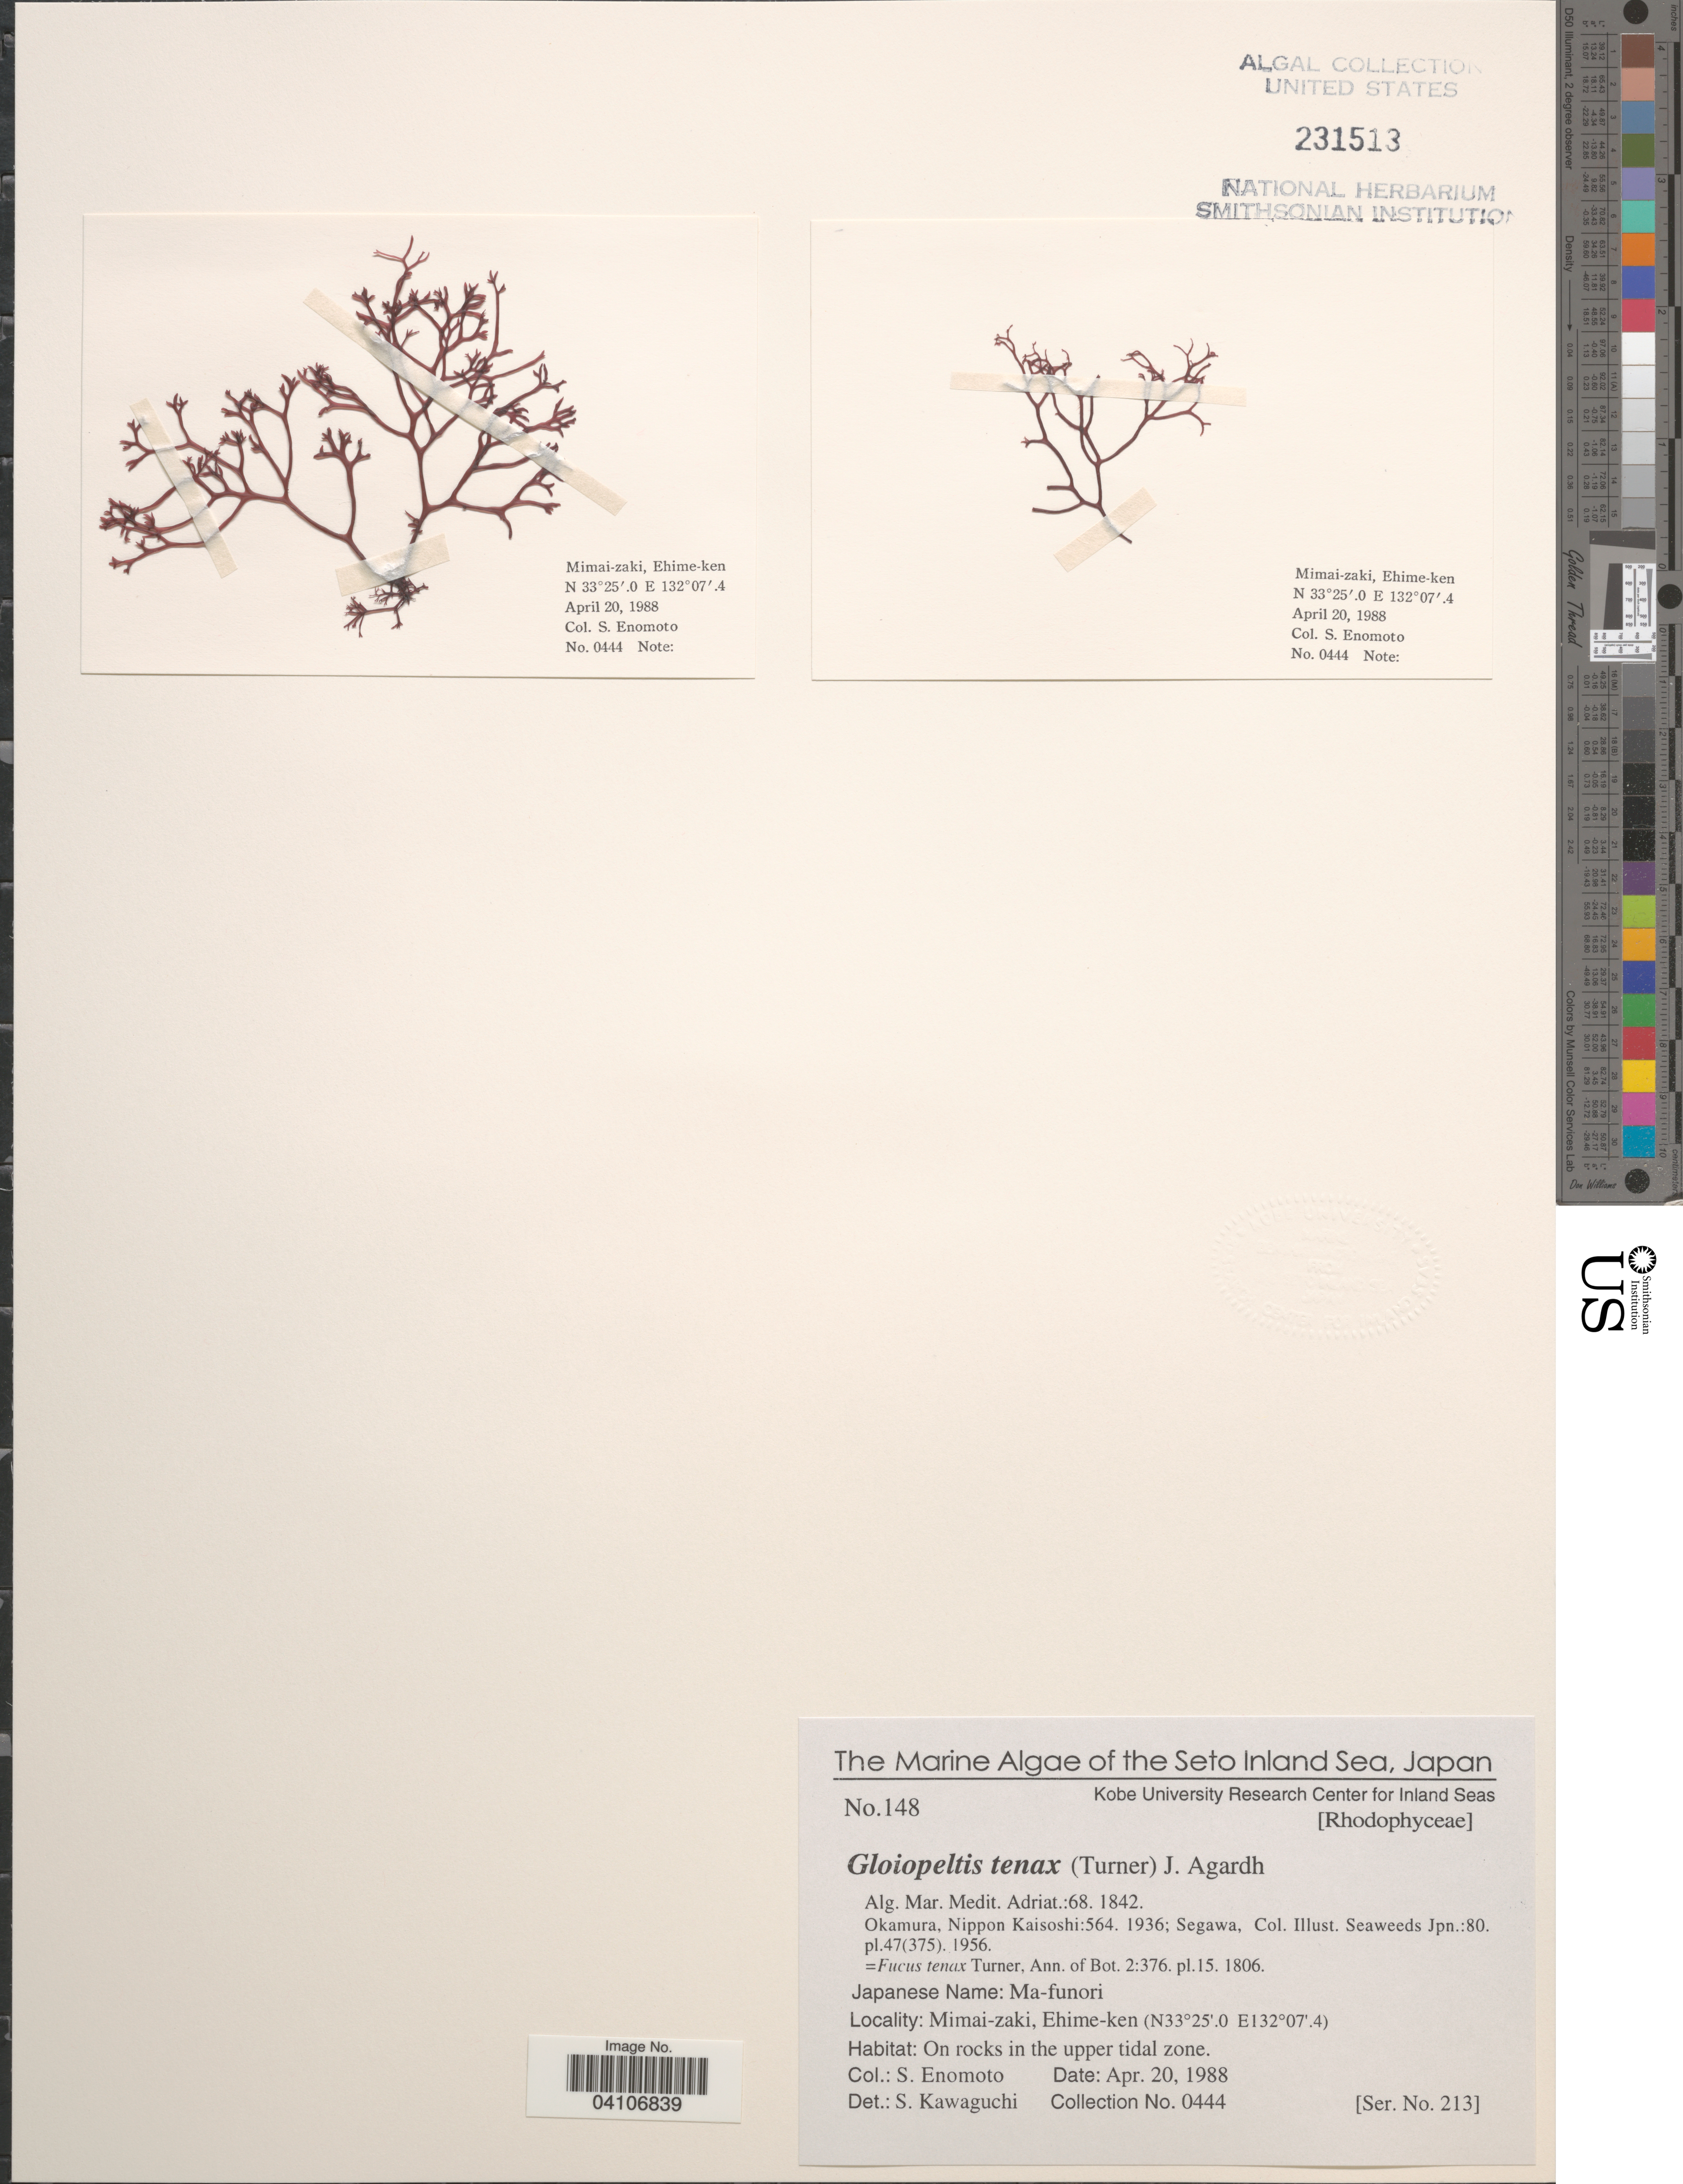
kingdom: Plantae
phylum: Rhodophyta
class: Florideophyceae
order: Gigartinales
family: Endocladiaceae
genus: Gloiopeltis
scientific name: Gloiopeltis tenax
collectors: S. Enomoto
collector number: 0444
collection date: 1988-04-20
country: Japan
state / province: Ehime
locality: The Seto Inland Sea. Mimai-zaki, Ehime-ken. On rocks in the upper tidal zone.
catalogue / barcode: US 231513